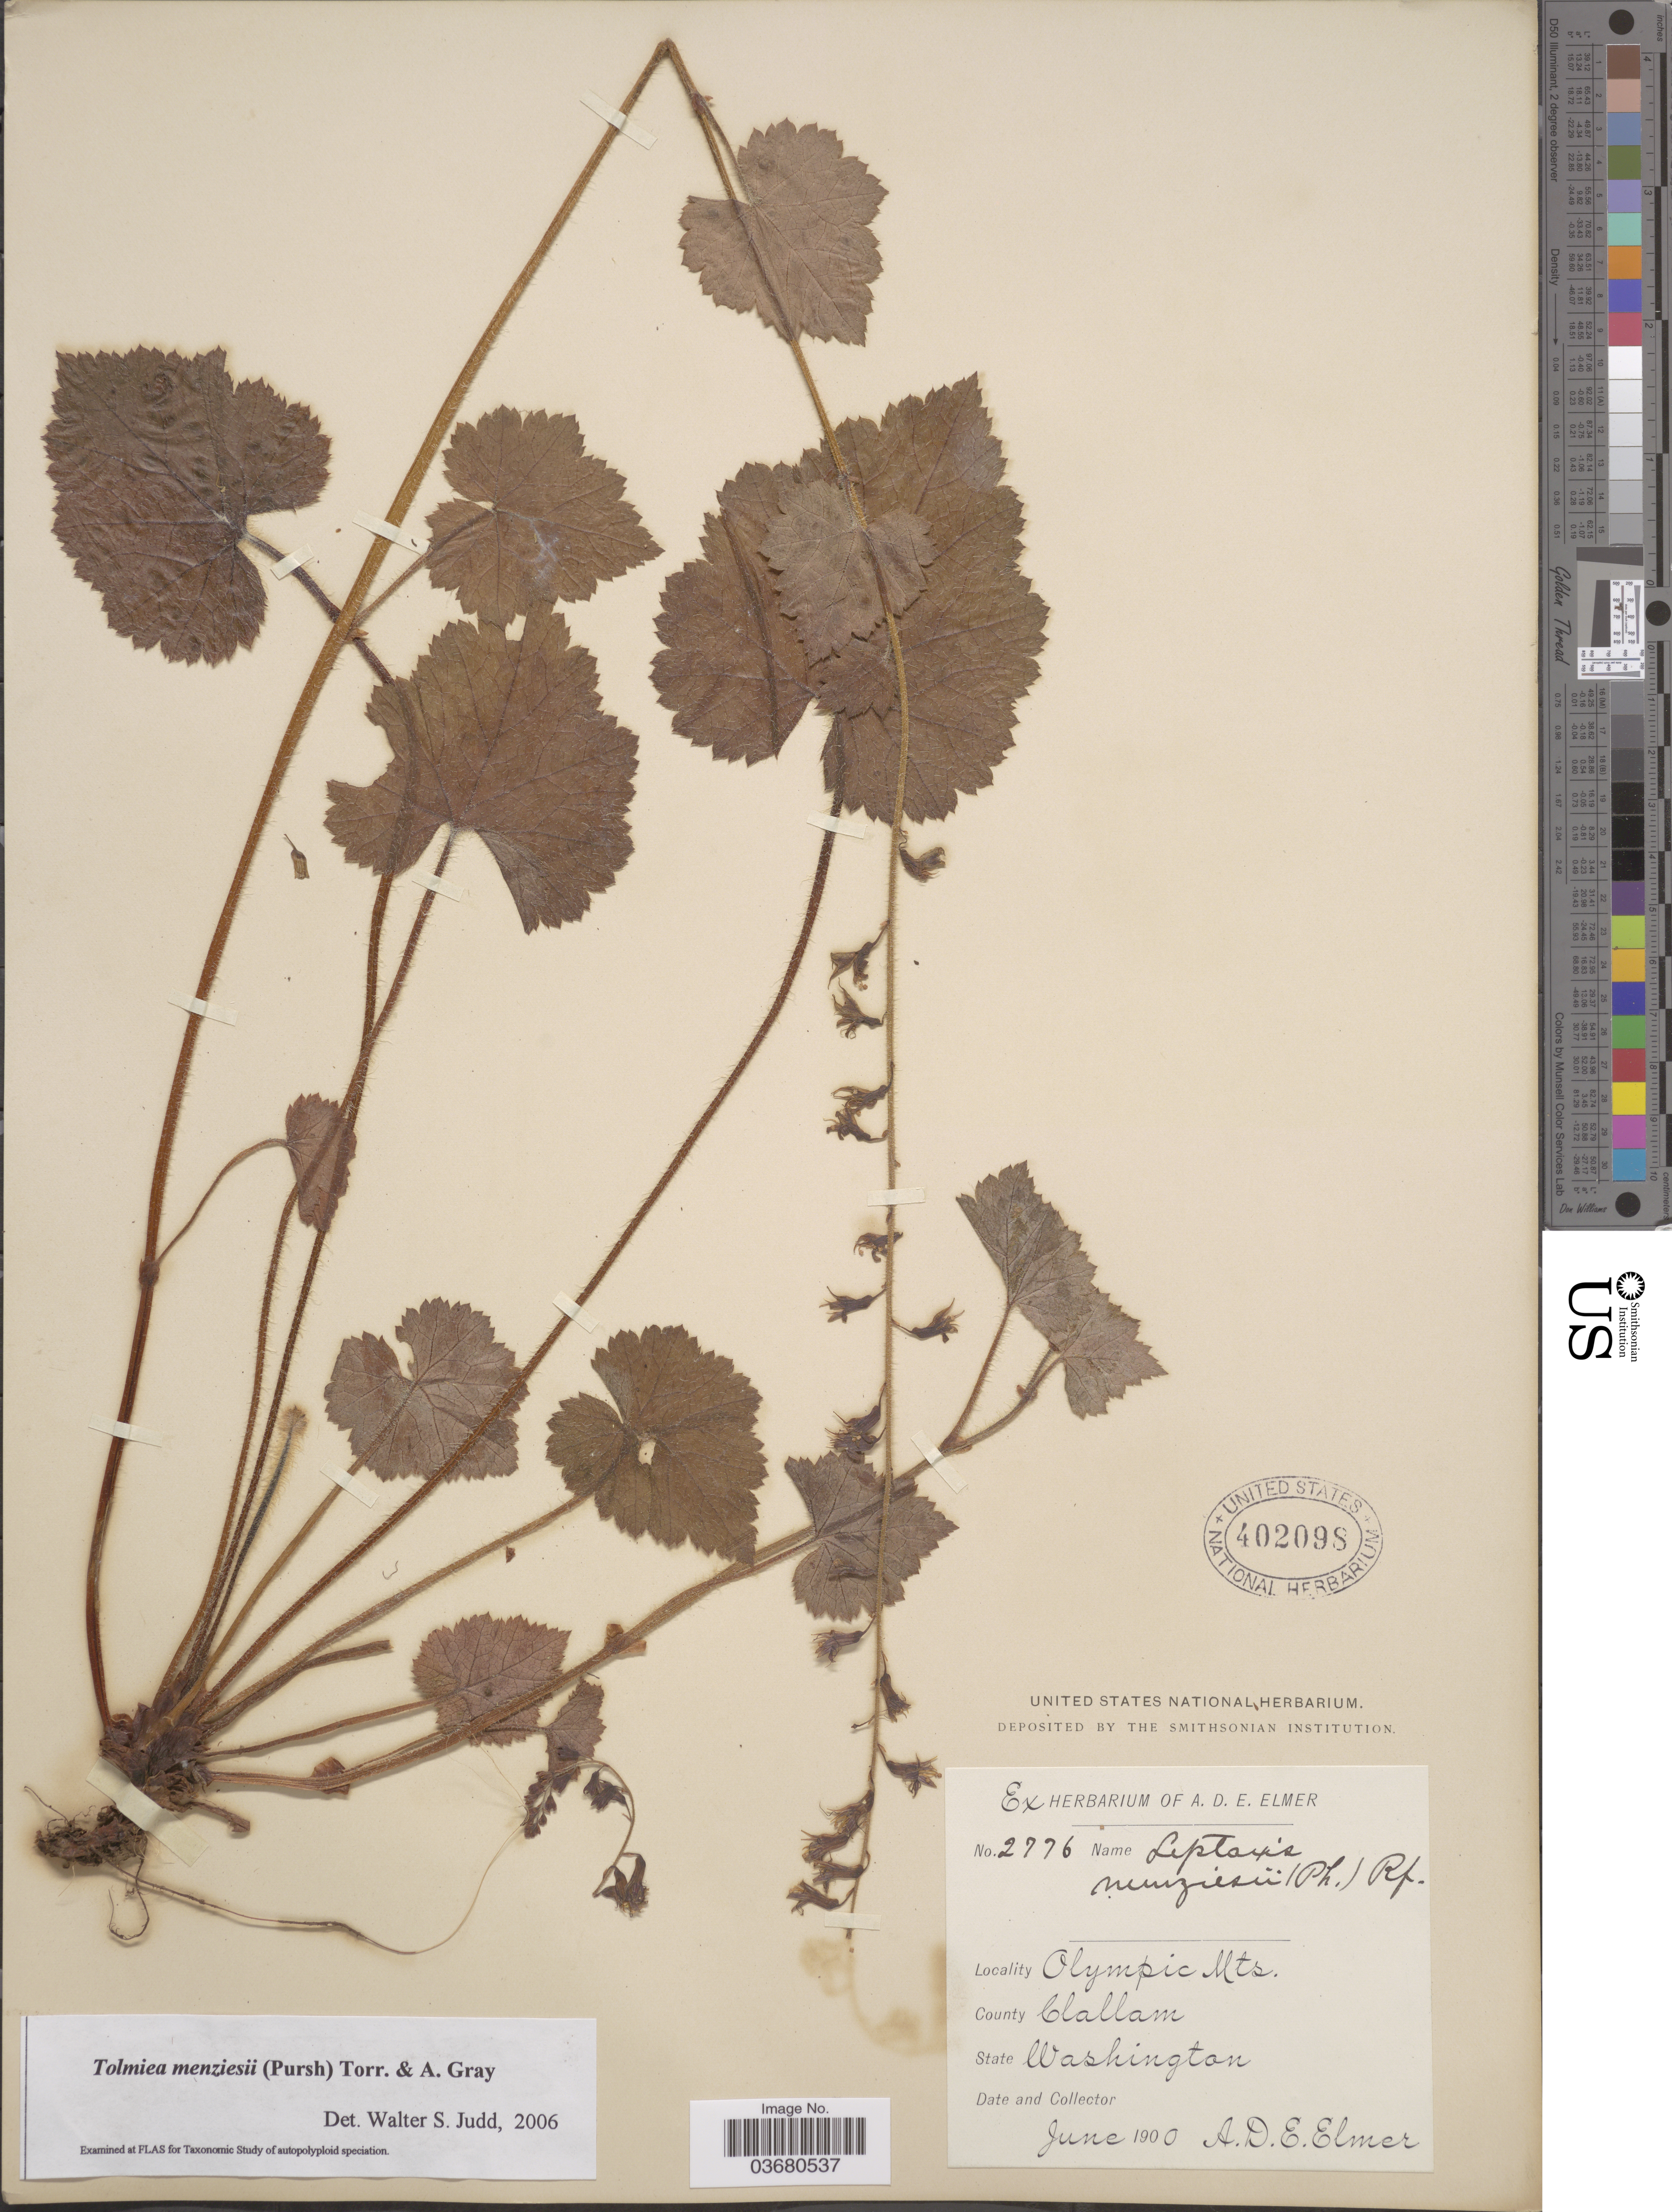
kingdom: Plantae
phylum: Tracheophyta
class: Magnoliopsida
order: Saxifragales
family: Saxifragaceae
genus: Tolmiea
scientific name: Tolmiea menziesii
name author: (Pursh) Torr. & A. Gray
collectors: A. D. E. Elmer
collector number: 2776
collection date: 1900-06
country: United States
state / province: Washington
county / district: Clallam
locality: Olympic Mts. County Clallam.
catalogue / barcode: US 402098